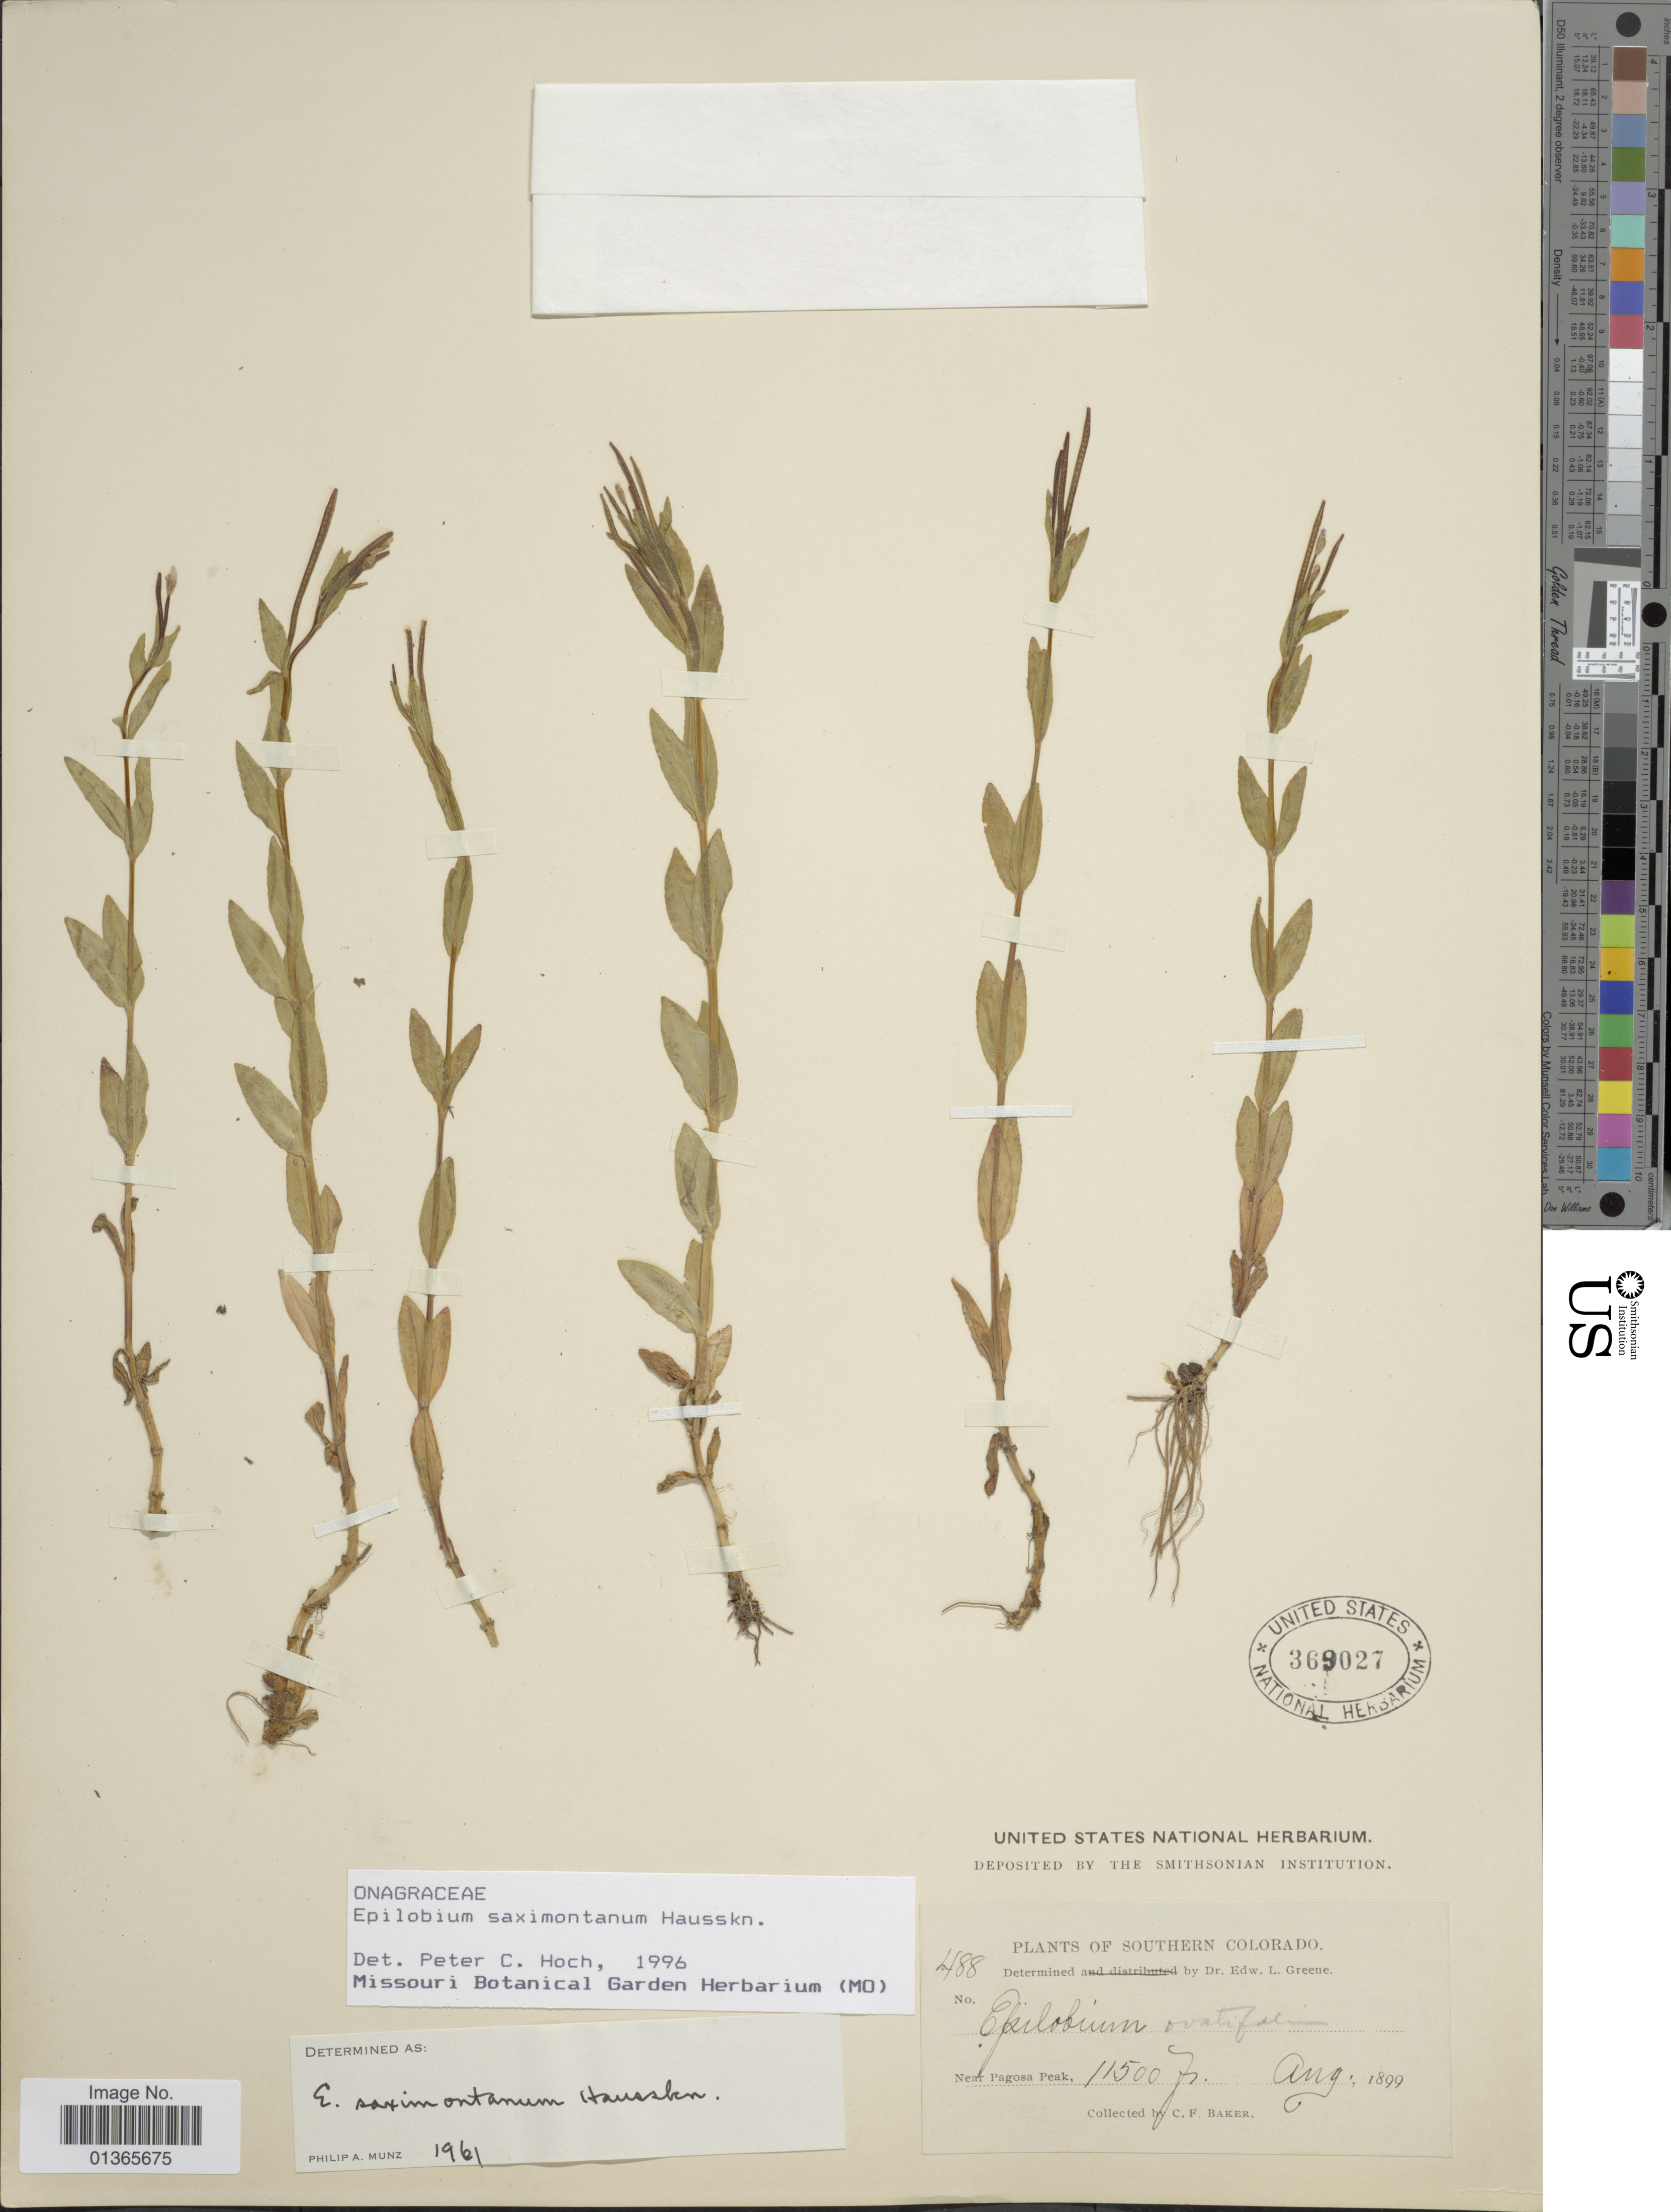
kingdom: Plantae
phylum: Tracheophyta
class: Magnoliopsida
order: Myrtales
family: Onagraceae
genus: Epilobium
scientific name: Epilobium saximontanum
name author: Hausskn.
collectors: C. F. Baker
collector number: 488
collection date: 1899-08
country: United States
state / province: Colorado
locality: Southern Colorado. Near Pagosa Peak.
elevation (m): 3505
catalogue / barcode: US 369027